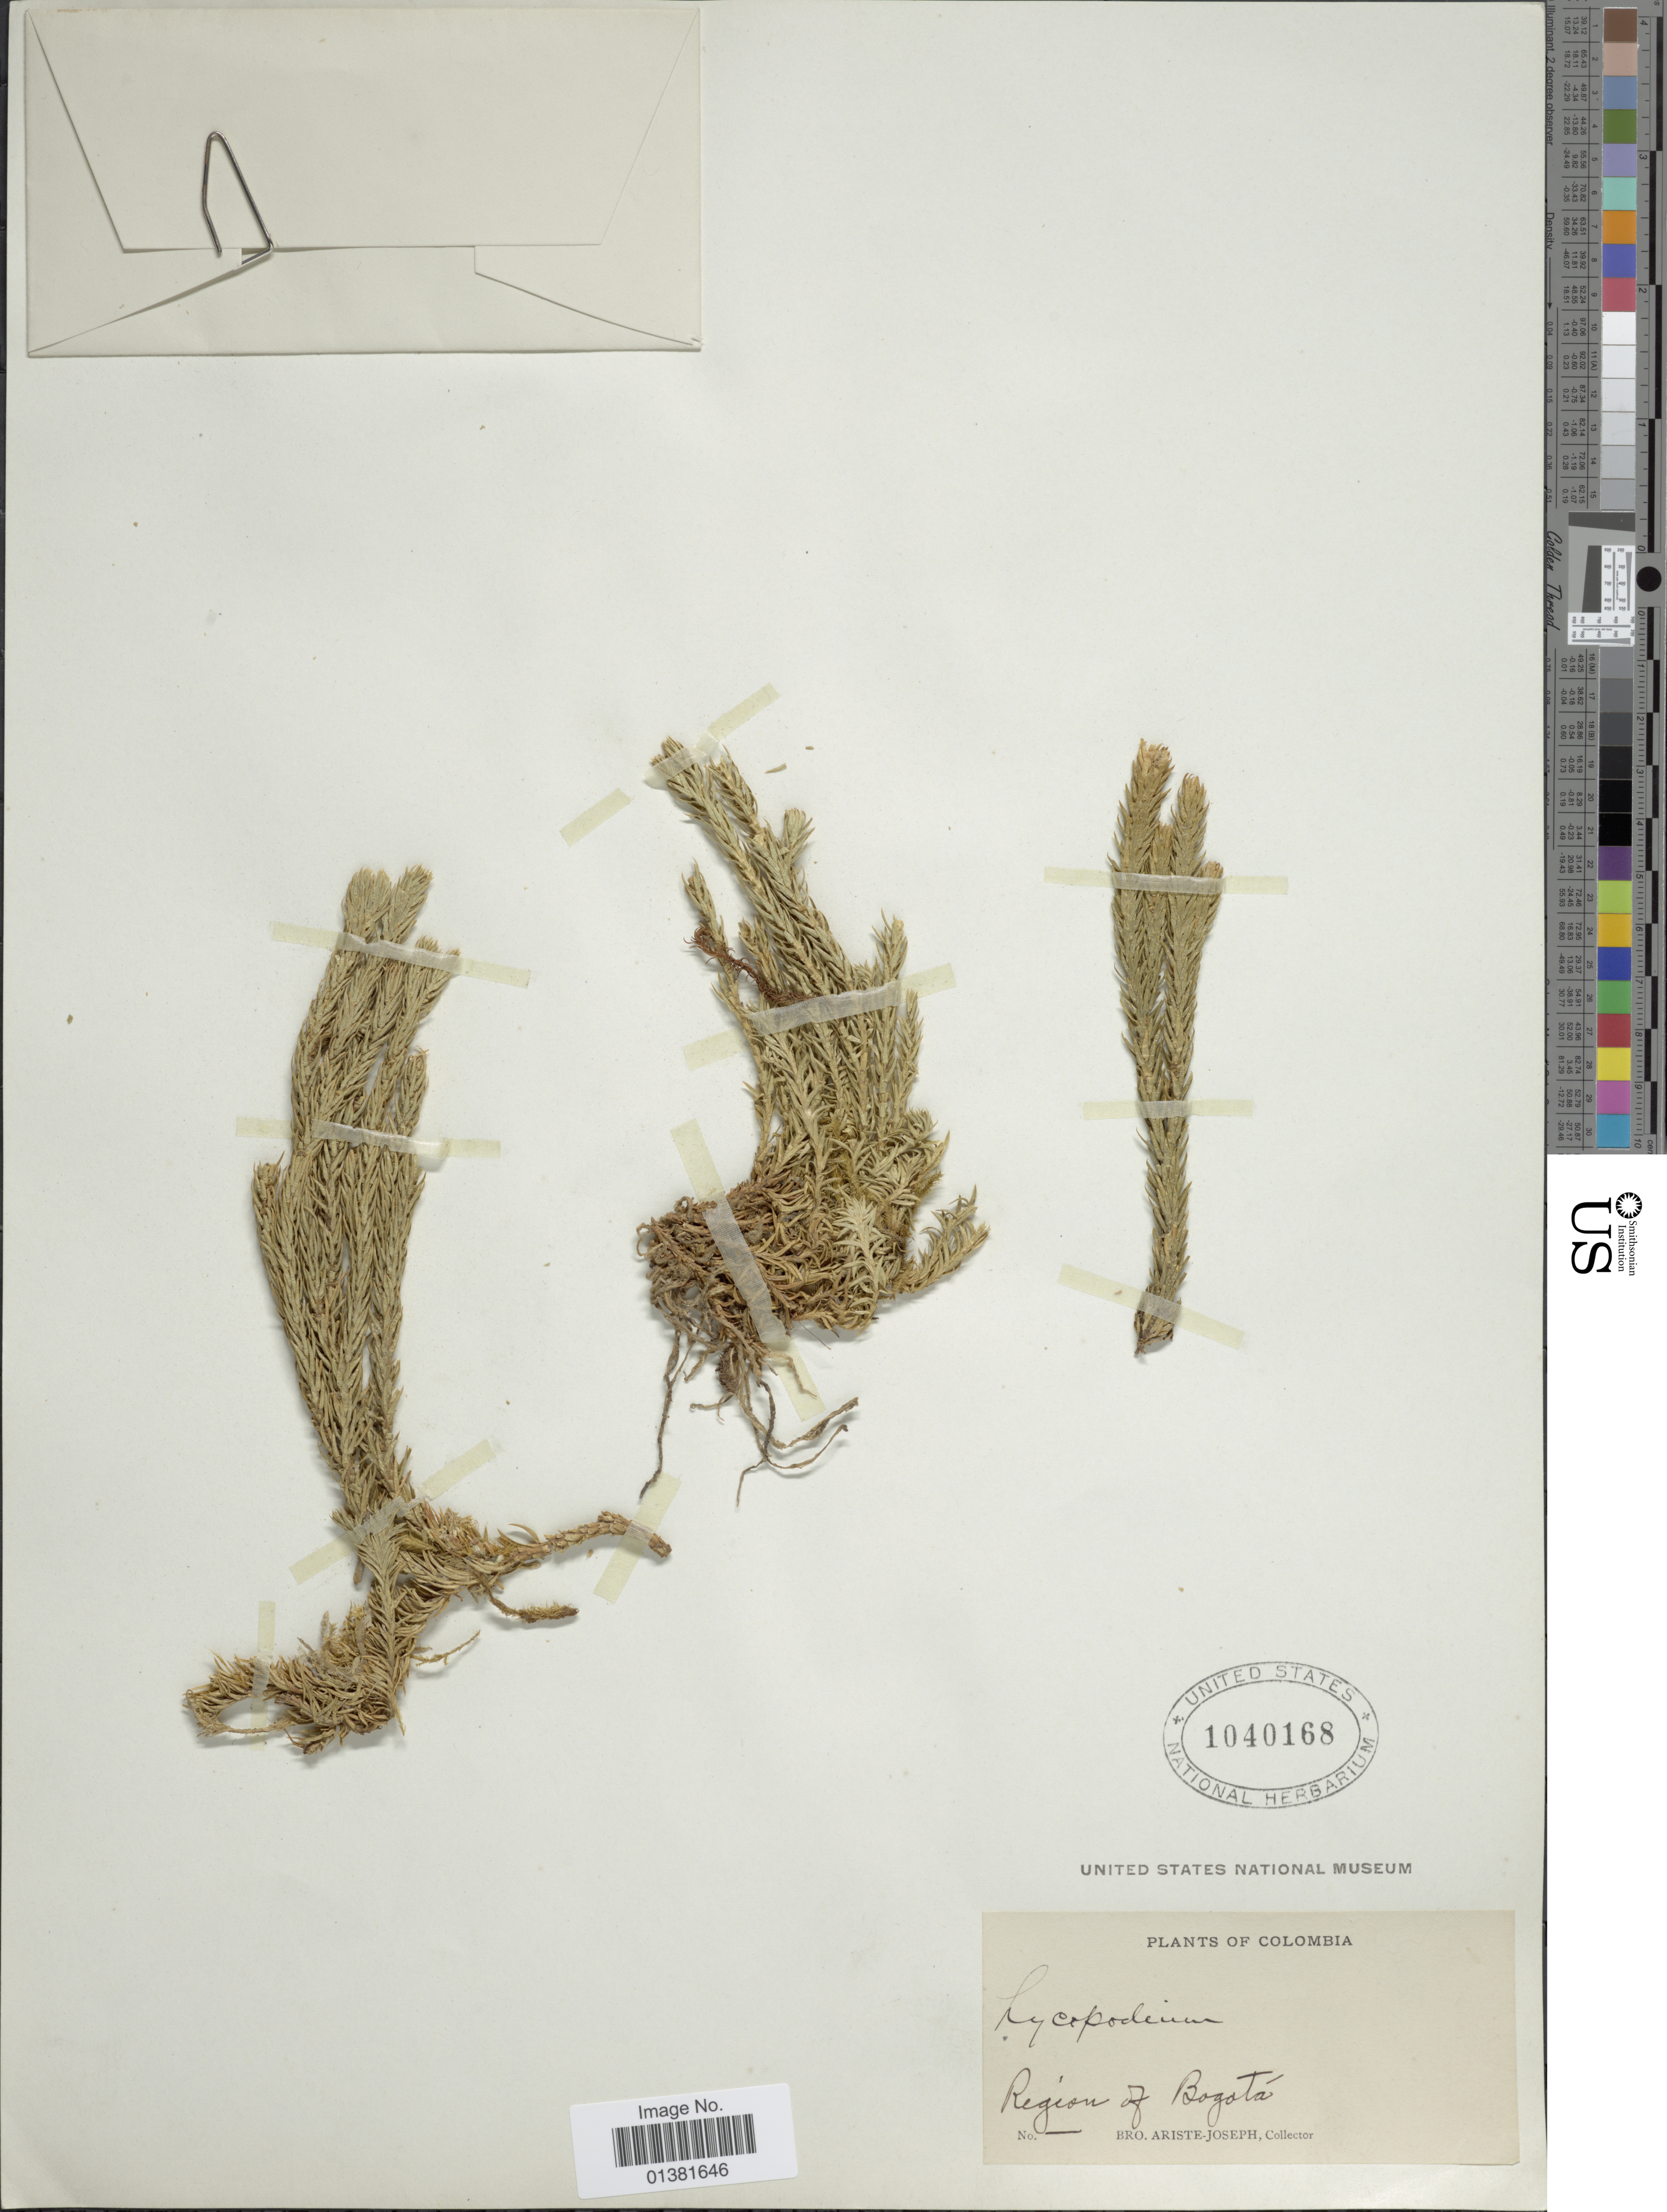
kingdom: Plantae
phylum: Tracheophyta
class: Lycopodiopsida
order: Lycopodiales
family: Lycopodiaceae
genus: Phlegmariurus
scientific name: Phlegmariurus apolinari-mariae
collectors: Bro. Ariste-Joseph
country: Colombia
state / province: Bogota D.C.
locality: Region of Bogota.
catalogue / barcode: US 1040168